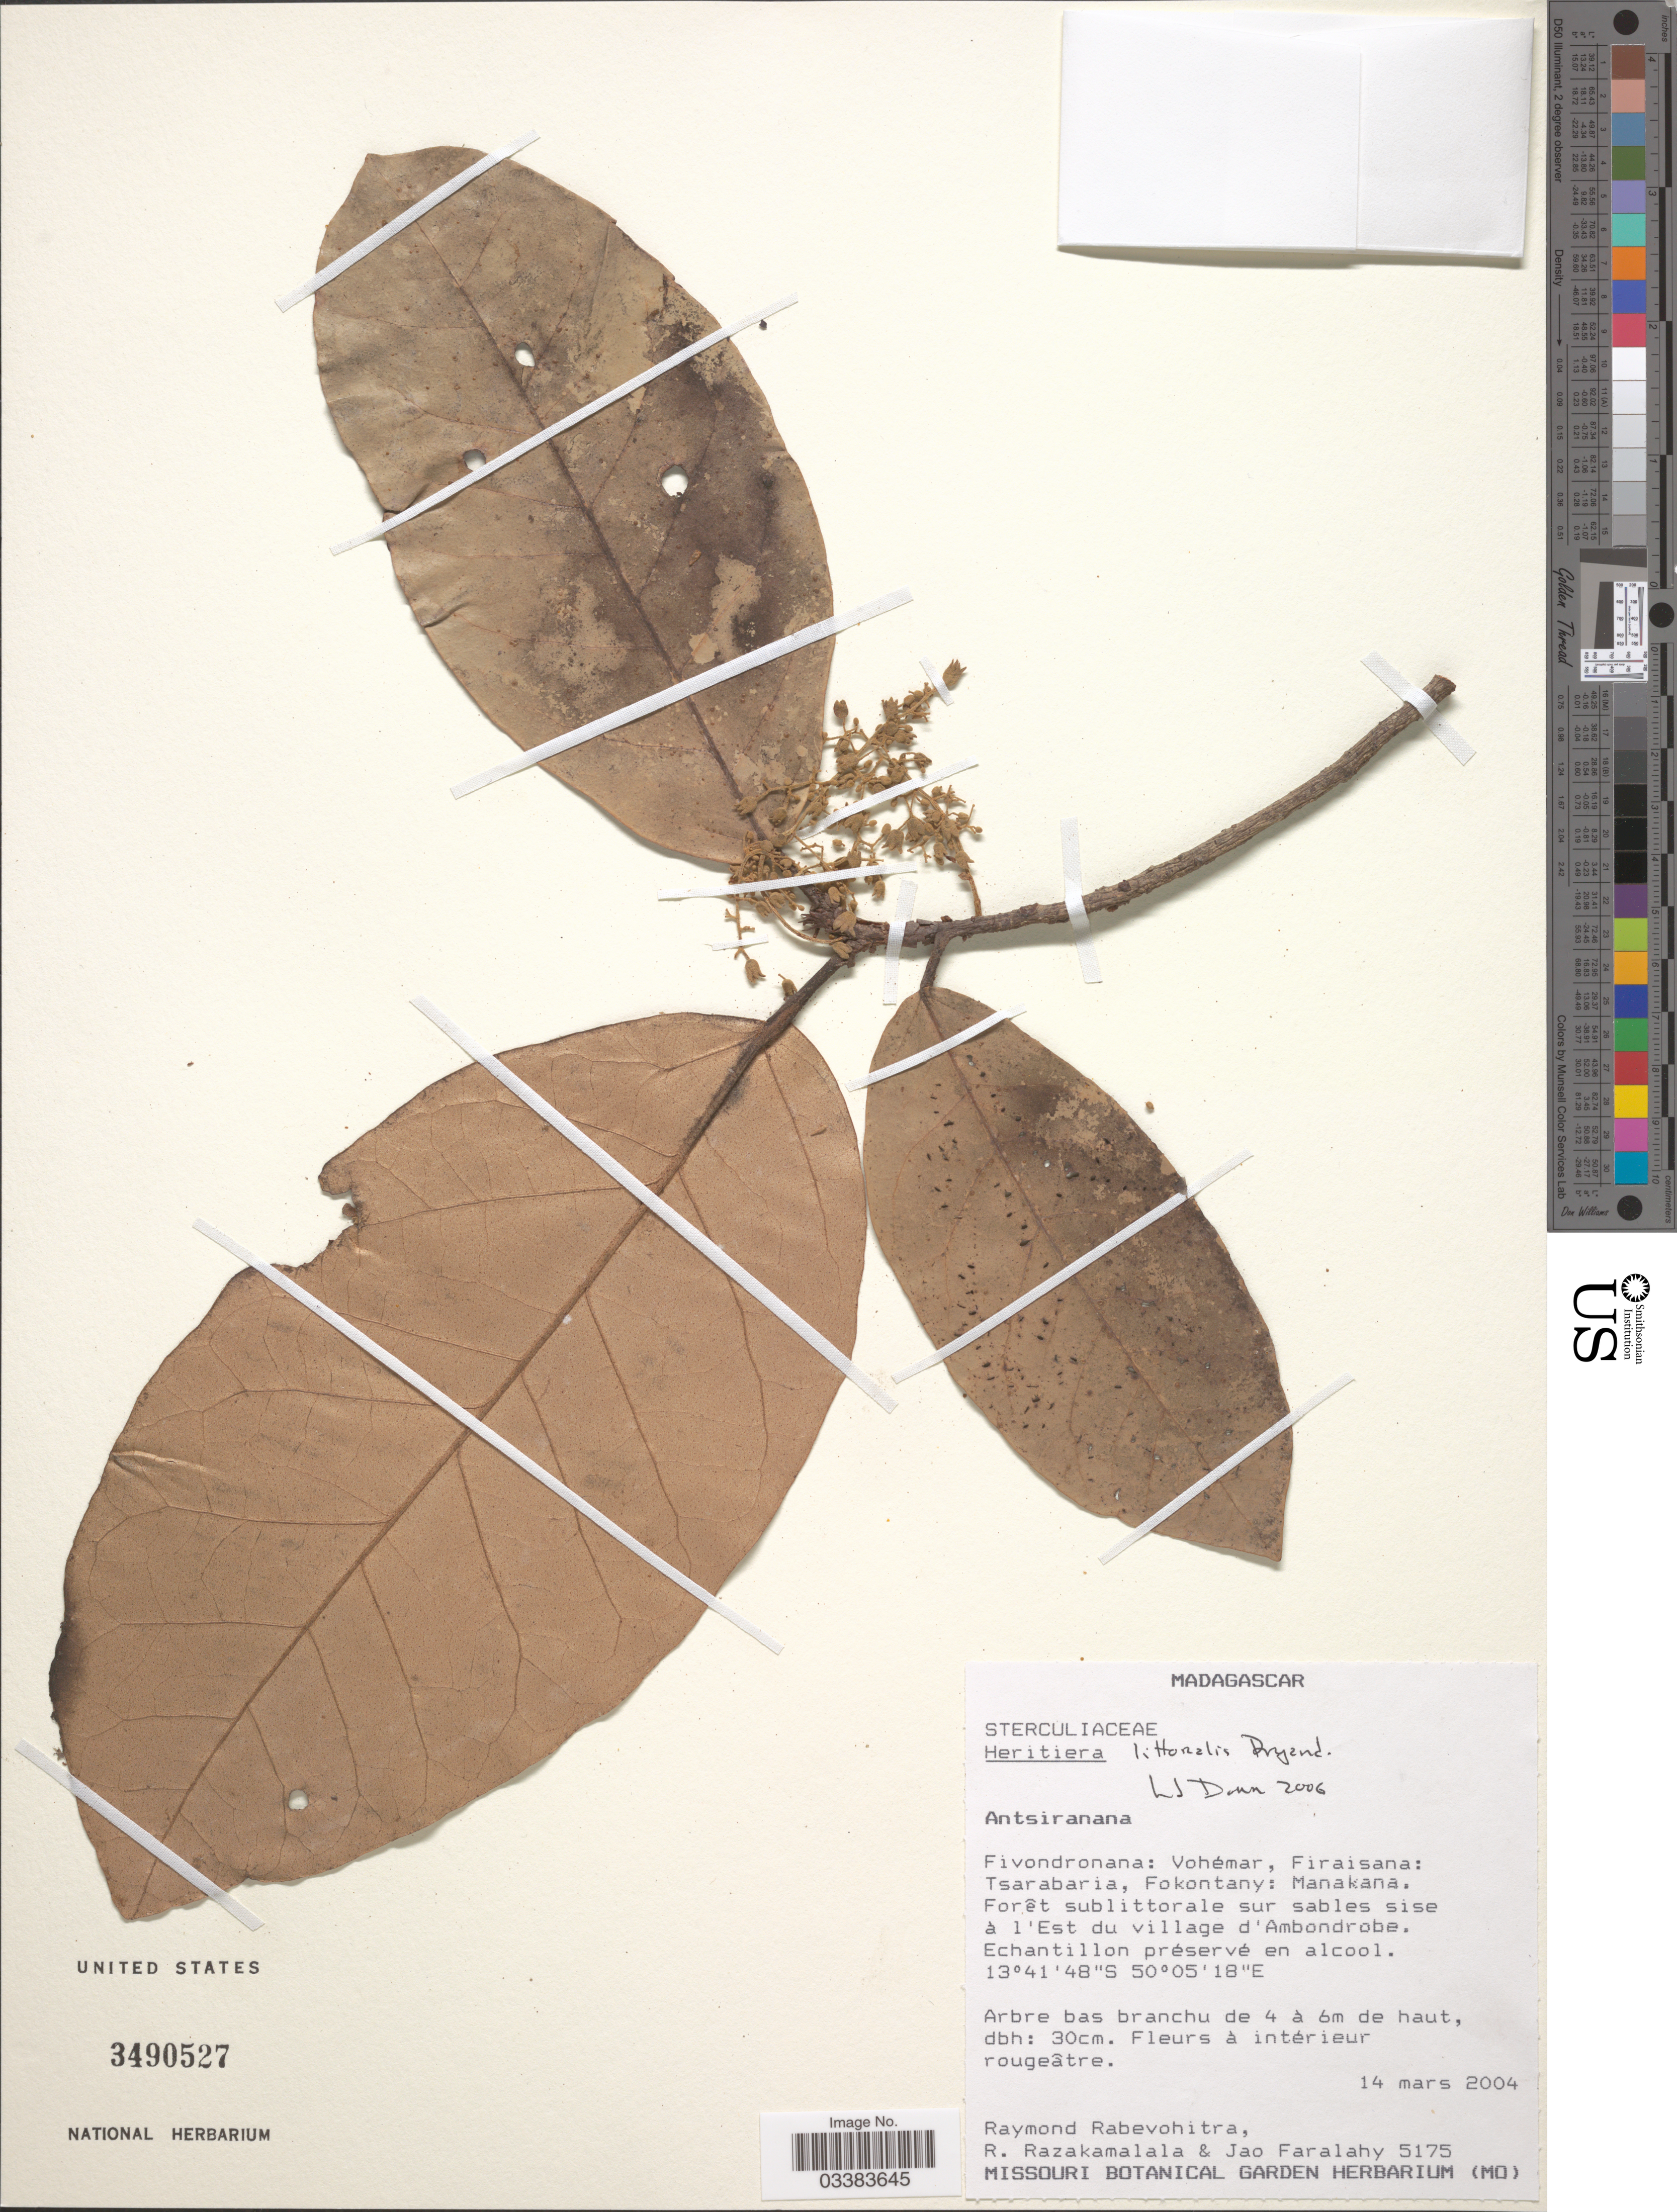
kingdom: Plantae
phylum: Tracheophyta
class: Magnoliopsida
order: Malvales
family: Malvaceae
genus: Heritiera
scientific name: Heritiera littoralis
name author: Aiton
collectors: R. Rabevohitra, R. Razakamalala & J. Faralahy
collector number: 5175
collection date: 2004-03-14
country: Madagascar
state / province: Sava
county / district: Vohémar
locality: Fivondronana: Vohémar, Firaisana: Tsarabaria, Fokontany: Manakana. Forêt sublittorale sur sables sise à l'Est du village d'Ambondrobe.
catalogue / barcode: US 3490527